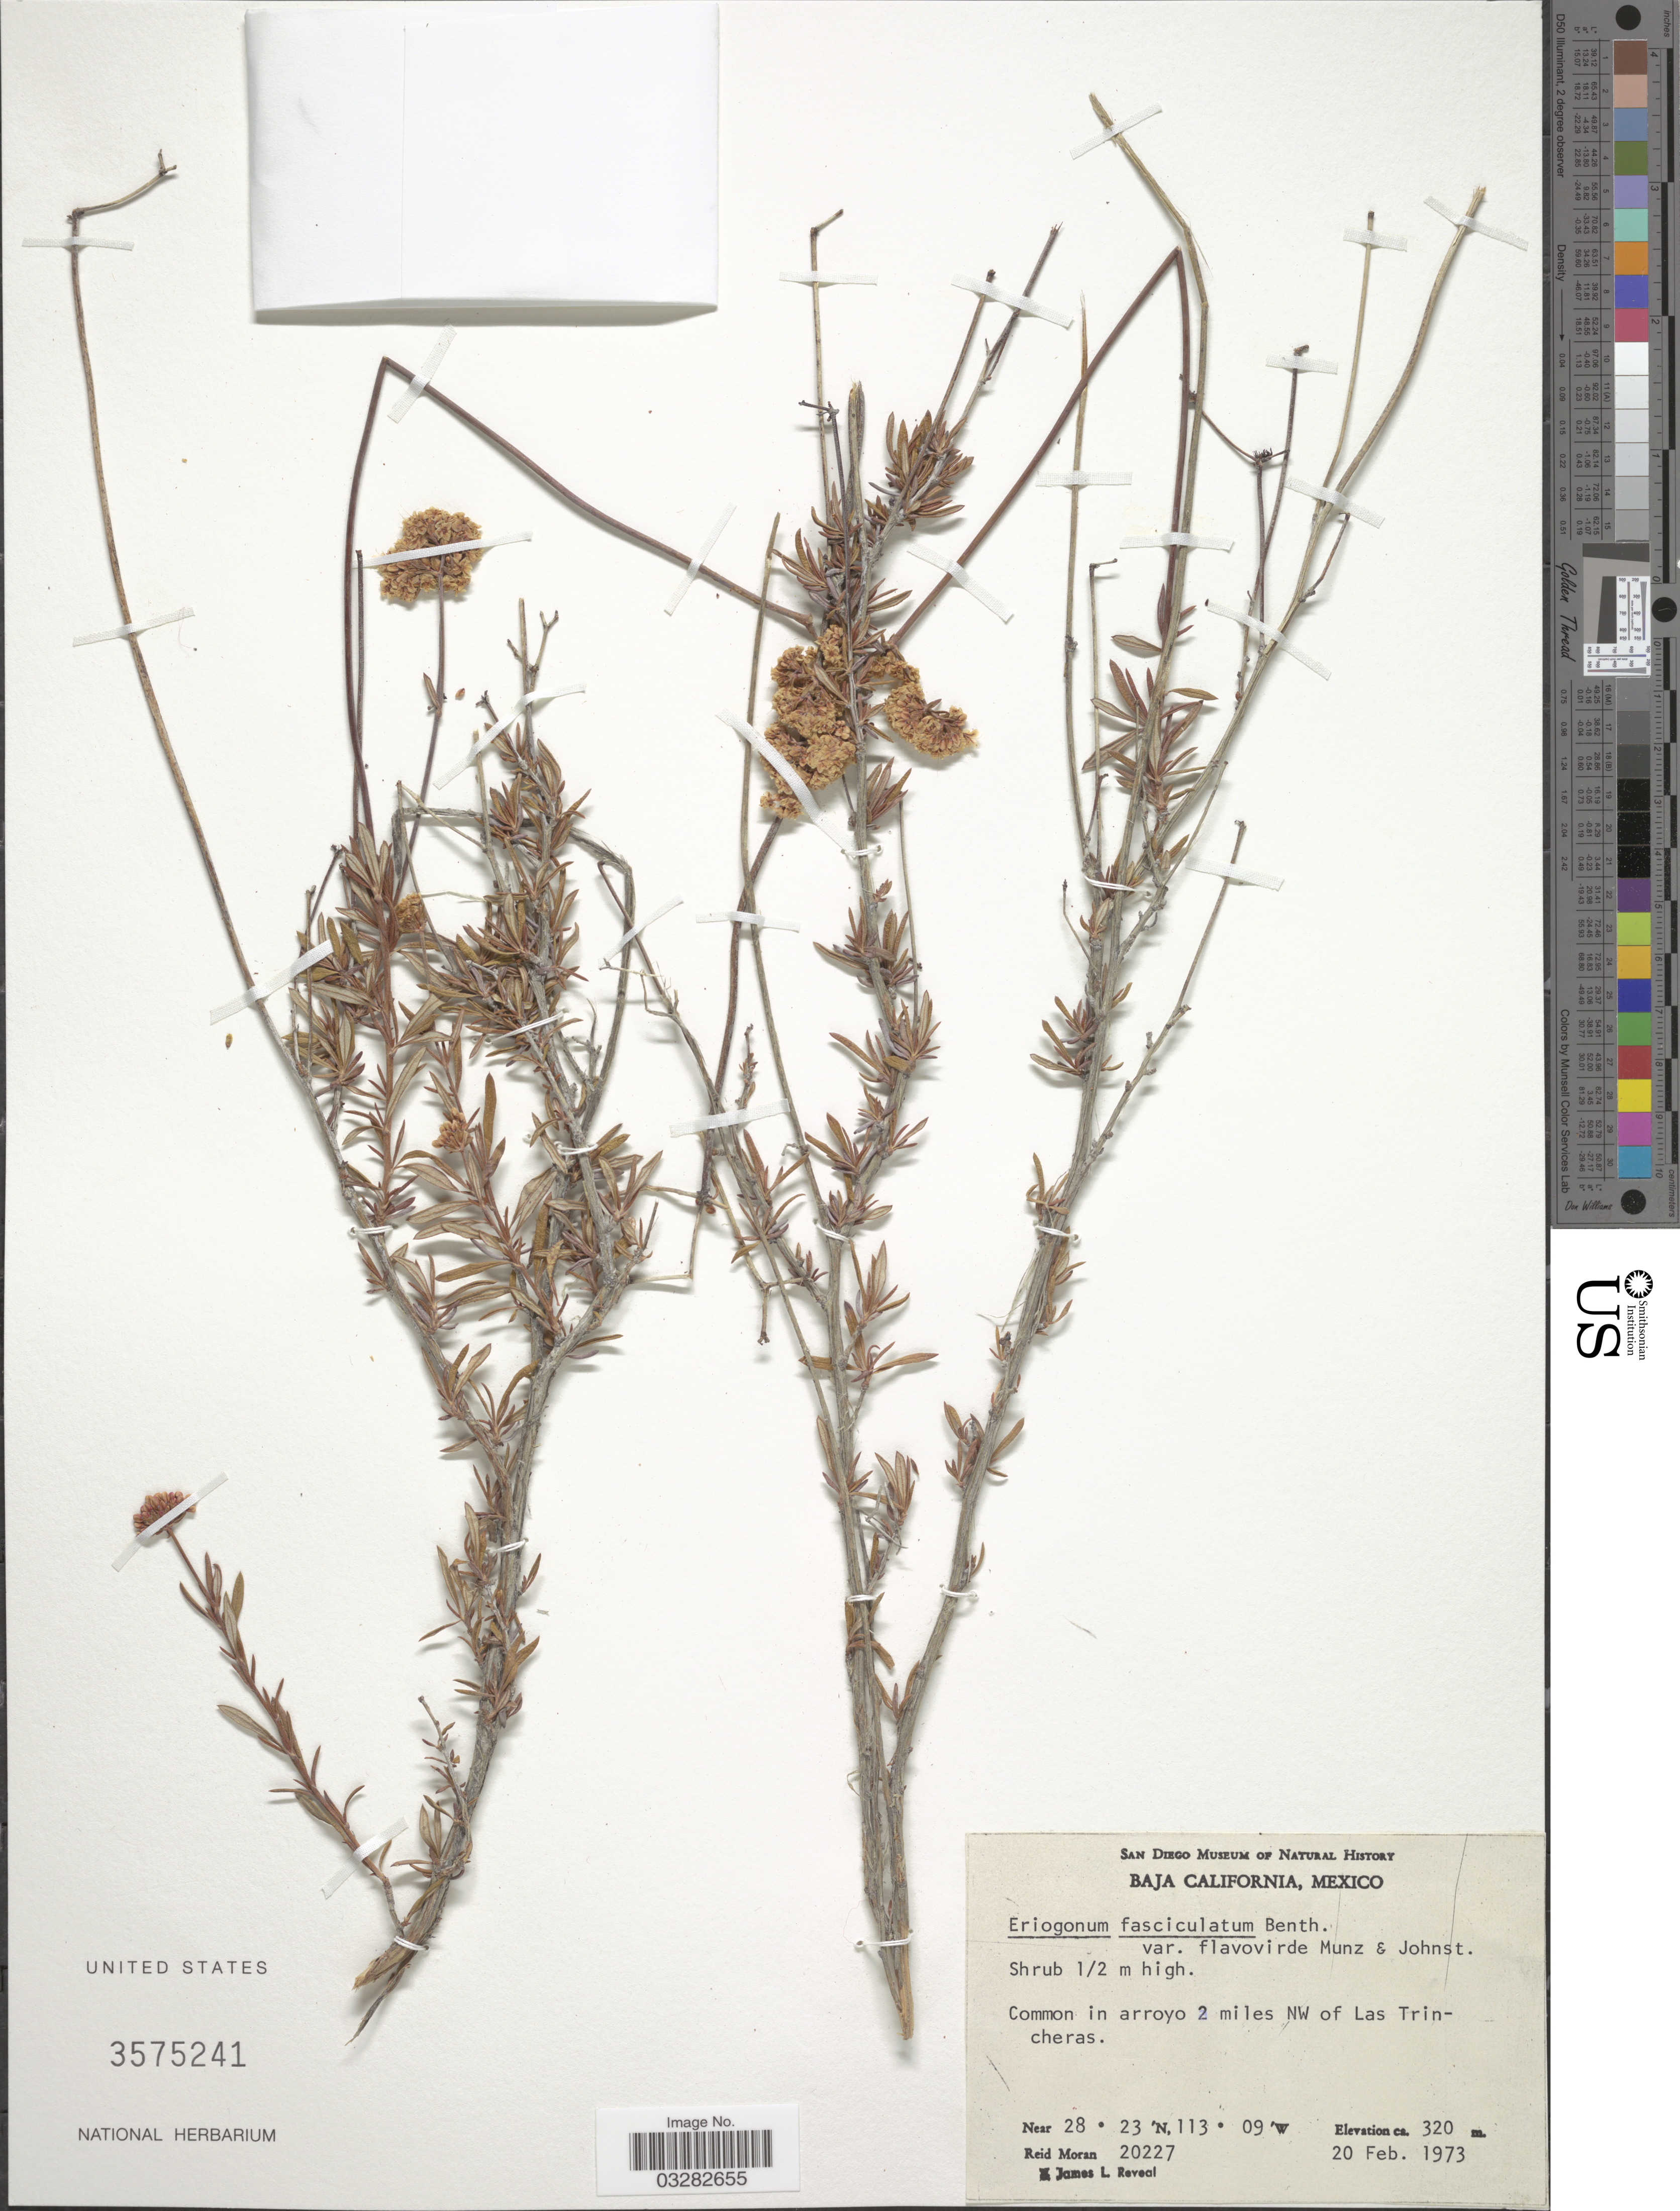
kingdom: Plantae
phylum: Tracheophyta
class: Magnoliopsida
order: Caryophyllales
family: Polygonaceae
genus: Eriogonum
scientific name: Eriogonum fasciculatum var. fasciculatum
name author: Benth.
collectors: R. Moran & J. L. Reveal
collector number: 20227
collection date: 1973-02-20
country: Mexico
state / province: Baja California Norte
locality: Common in arroyo 2 miles NW of Las Trincheras.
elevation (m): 320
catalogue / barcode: US 3575241